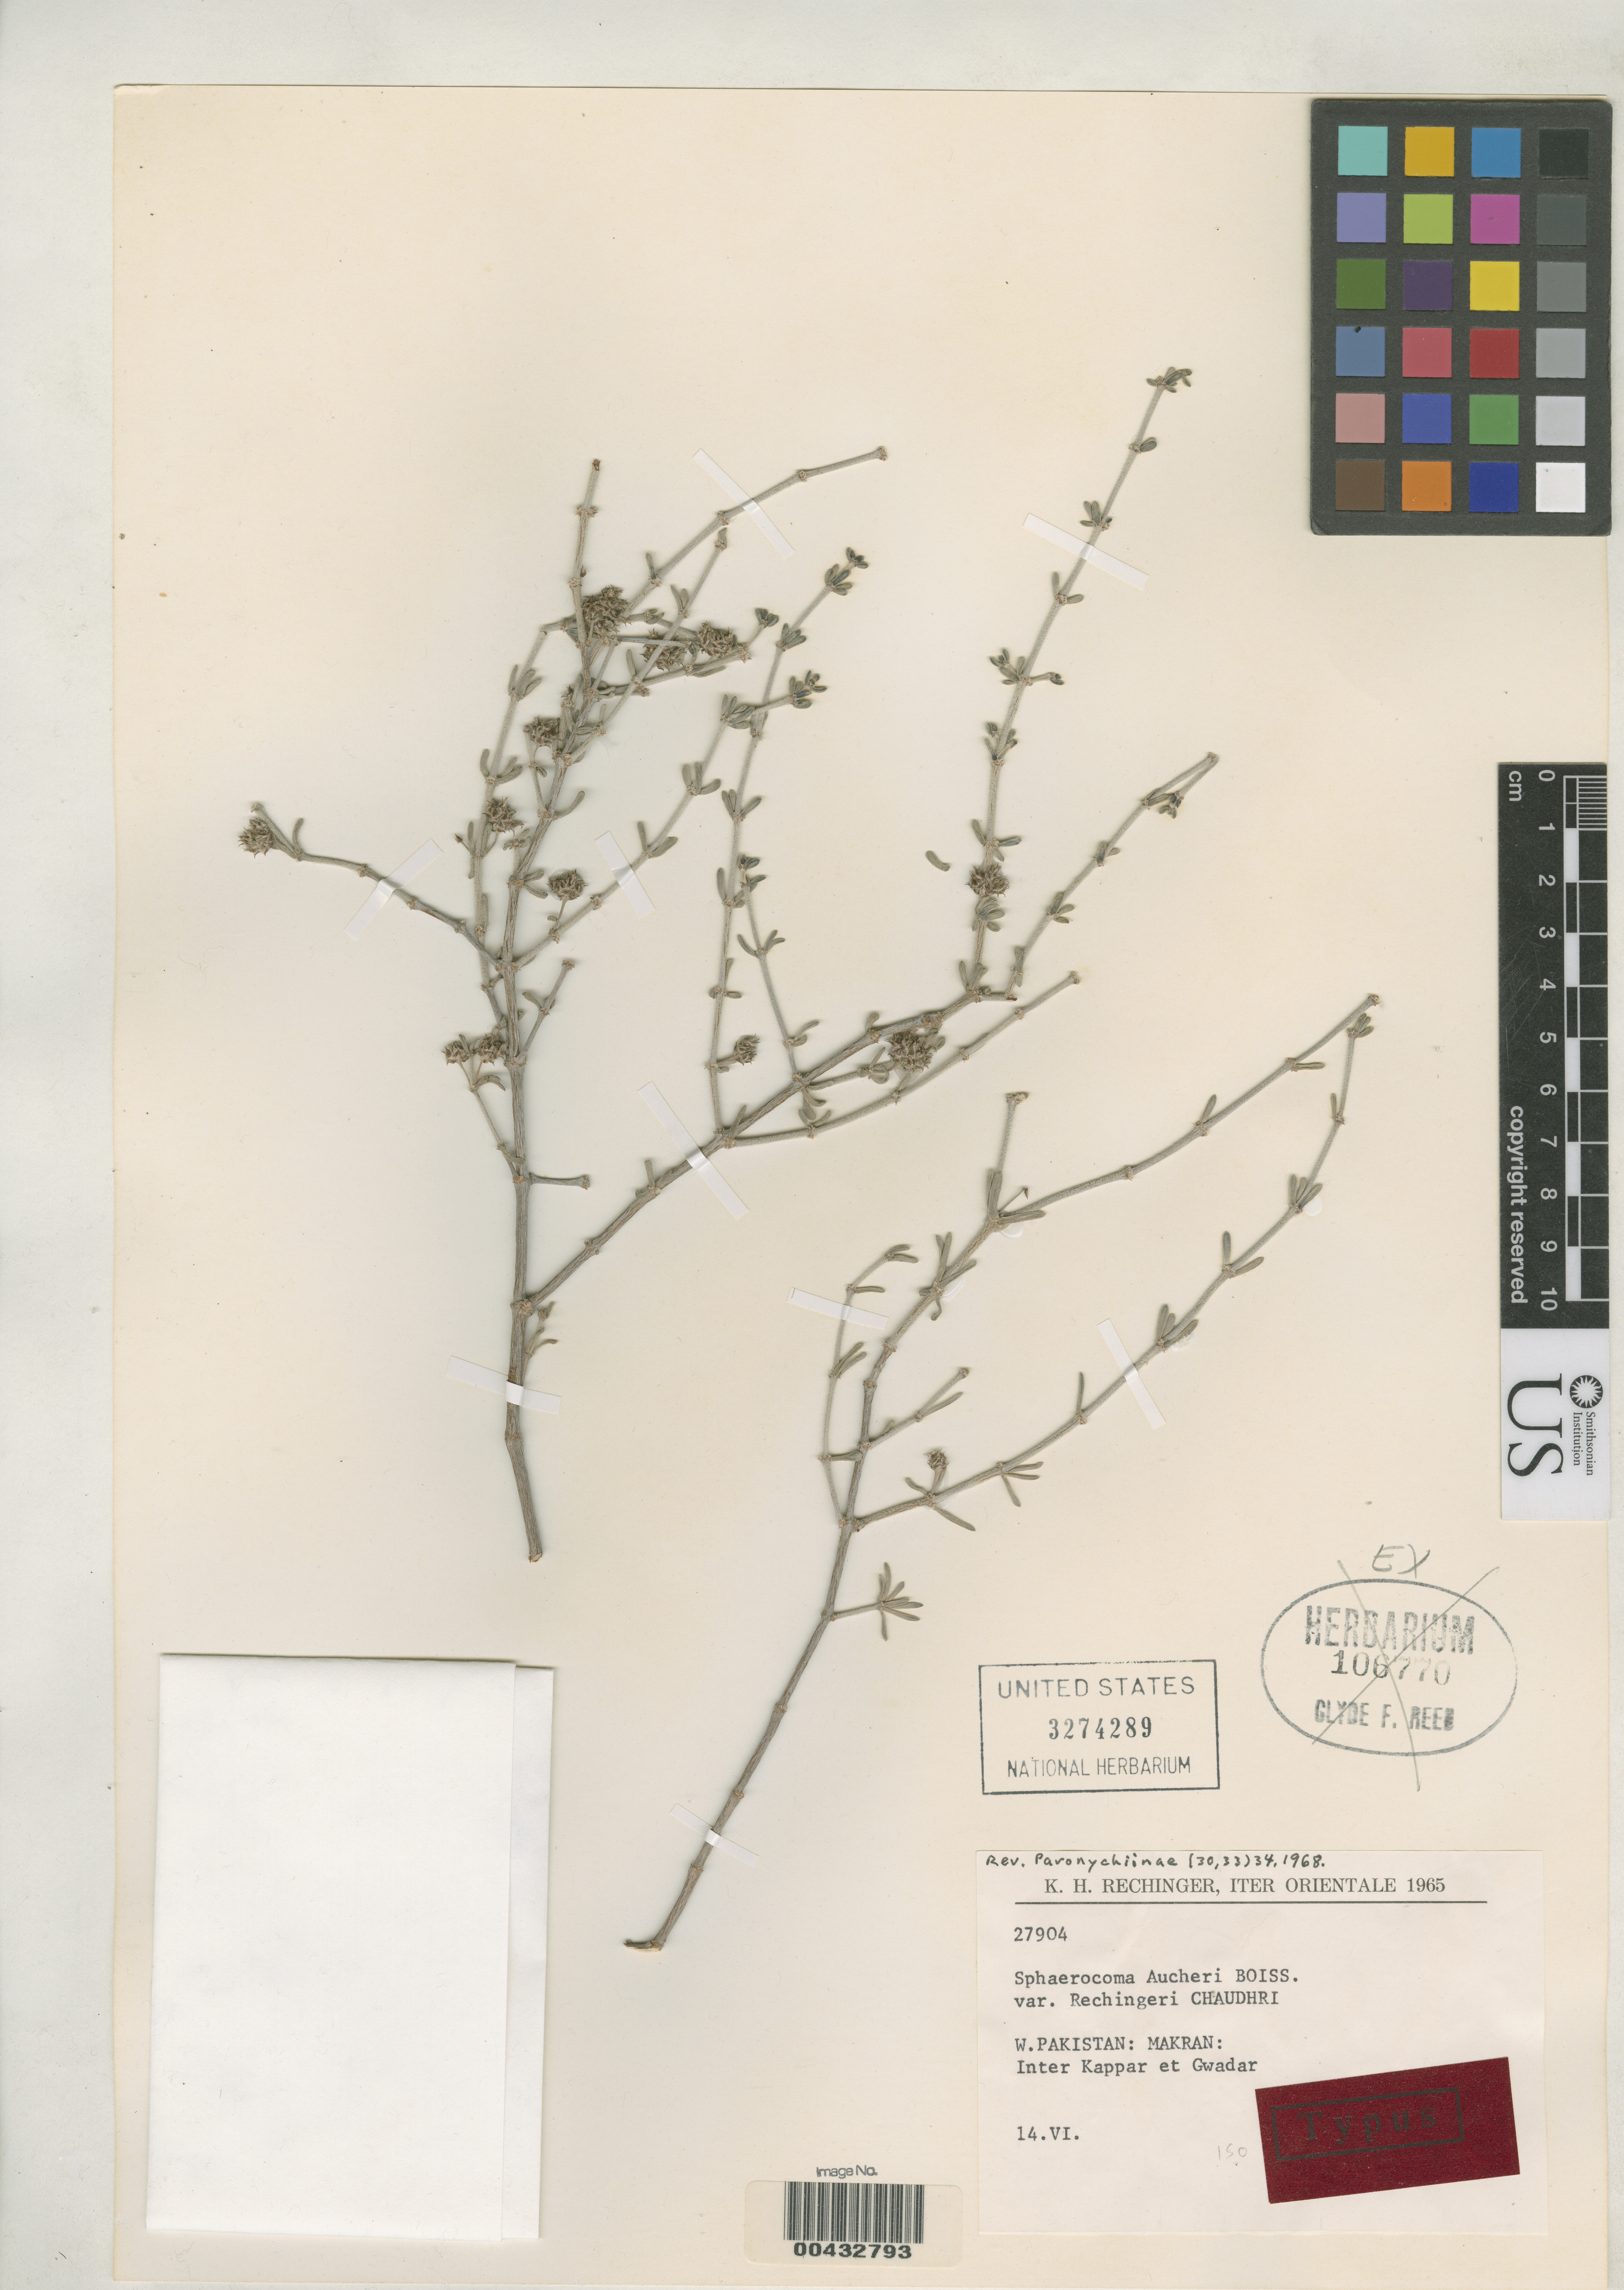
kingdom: Plantae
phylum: Tracheophyta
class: Magnoliopsida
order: Caryophyllales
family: Caryophyllaceae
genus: Sphaerocoma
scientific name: Sphaerocoma aucheri var. rechingeri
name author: Chaudhri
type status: Isotype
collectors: K. H. Rechinger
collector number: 27904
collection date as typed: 14 Jun 1965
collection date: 1965-06-14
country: Pakistan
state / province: Balochistan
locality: Makran, inter Kappar et Gwadar.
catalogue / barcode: US 3274289